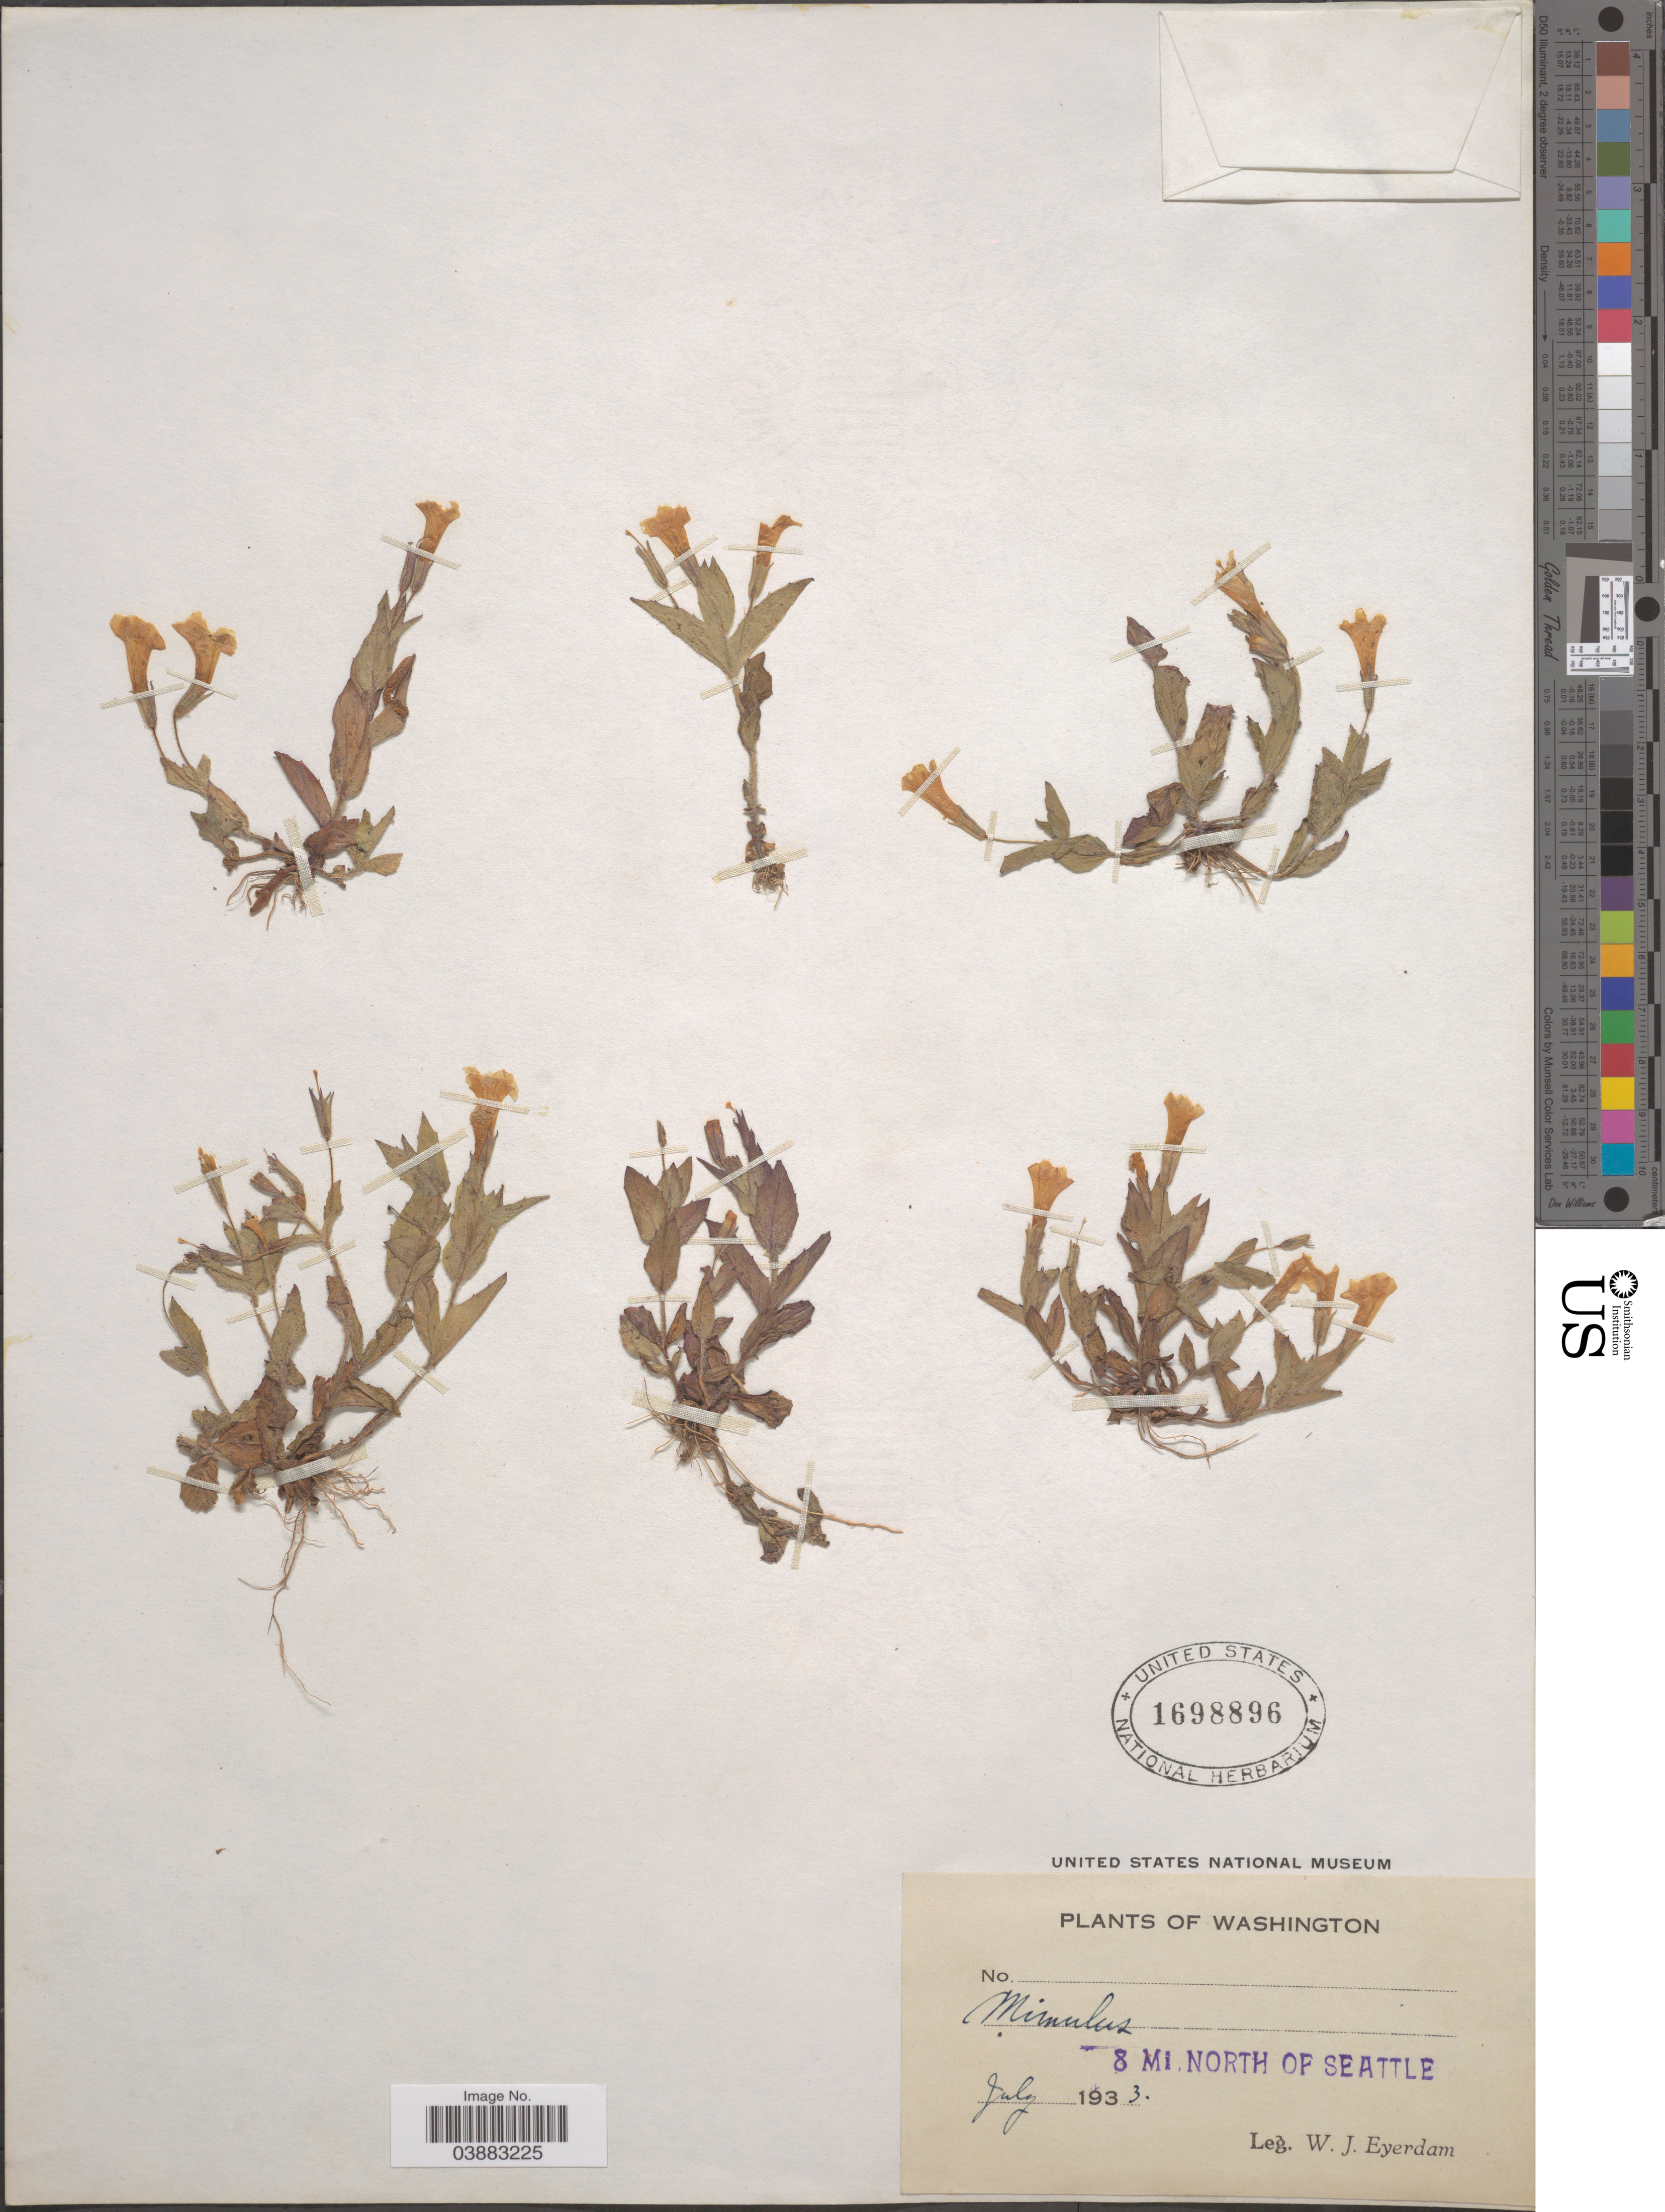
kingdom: Plantae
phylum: Tracheophyta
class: Magnoliopsida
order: Lamiales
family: Phrymaceae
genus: Mimulus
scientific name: Mimulus sp.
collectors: W. J. Eyerdam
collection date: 1933-07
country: United States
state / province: Washington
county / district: King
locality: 8 Mi. North of Seattle.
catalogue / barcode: US 1698896